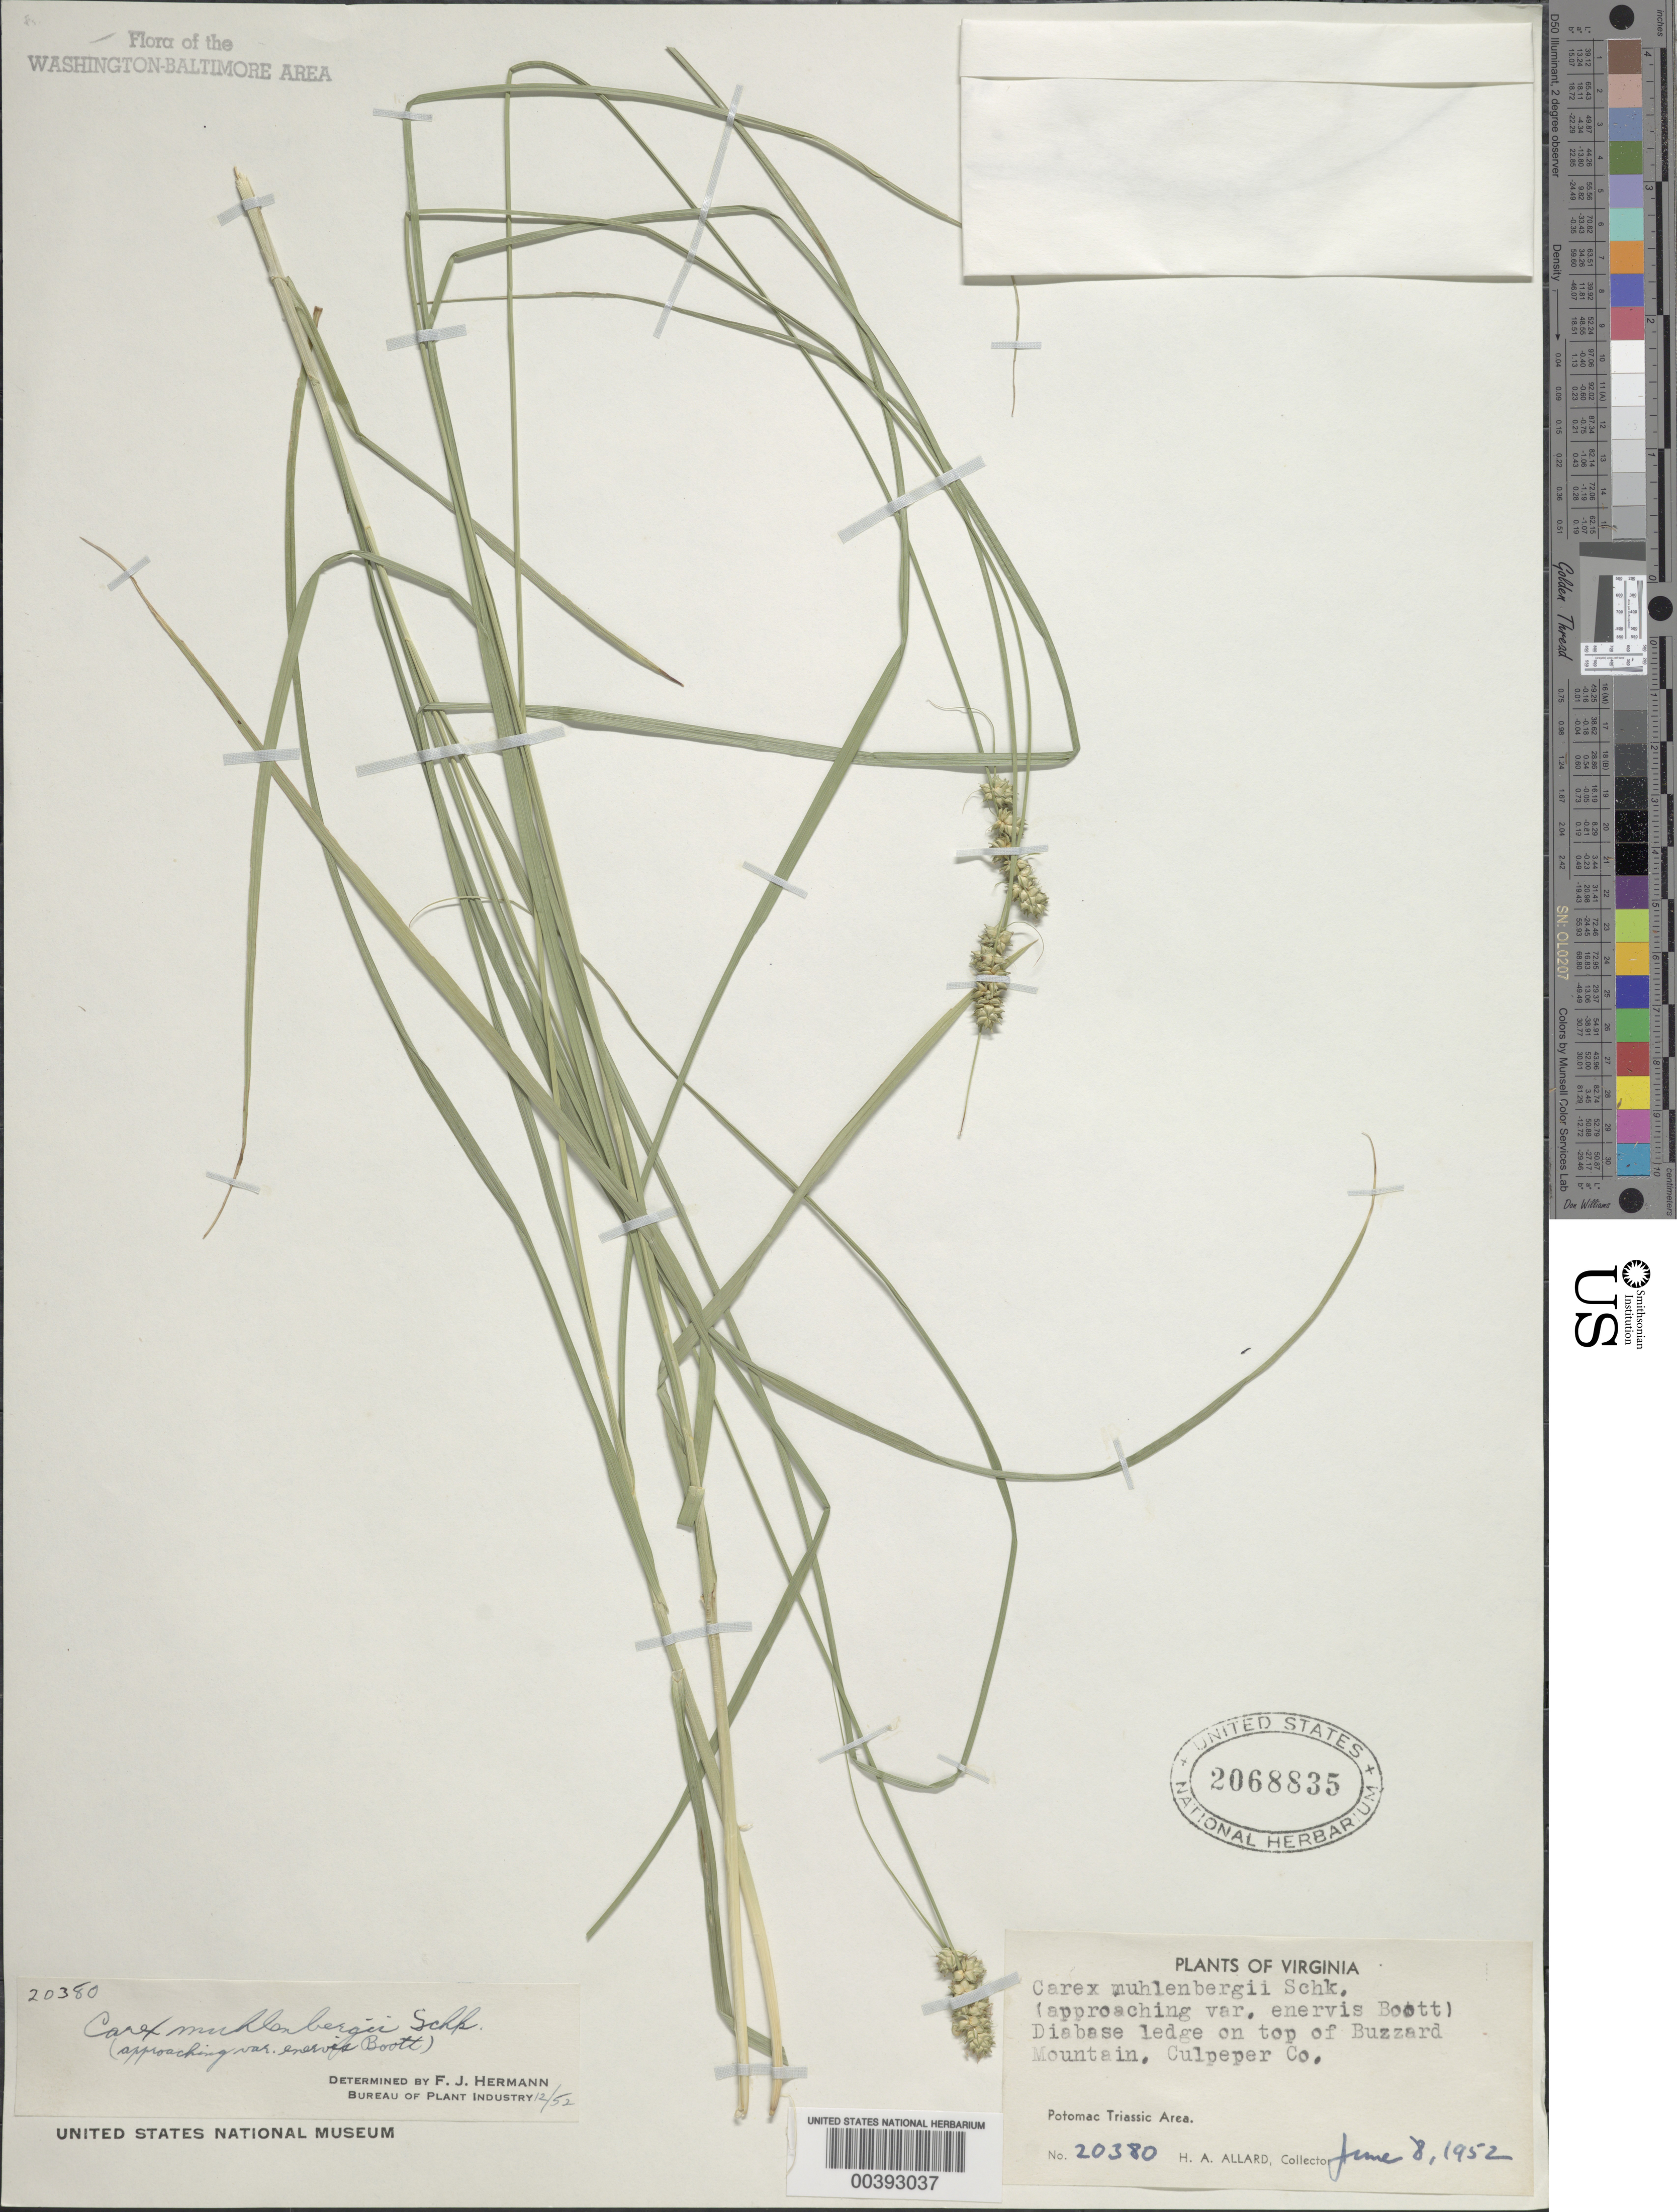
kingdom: Plantae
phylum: Tracheophyta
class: Liliopsida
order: Poales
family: Cyperaceae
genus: Carex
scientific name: Carex muehlenbergii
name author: Willd.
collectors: H. A. Allard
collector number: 20380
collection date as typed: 08 Jun 1952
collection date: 1952-06-08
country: United States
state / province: Virginia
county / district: Culpeper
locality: Buzzard Mountain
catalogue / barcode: US 2068835